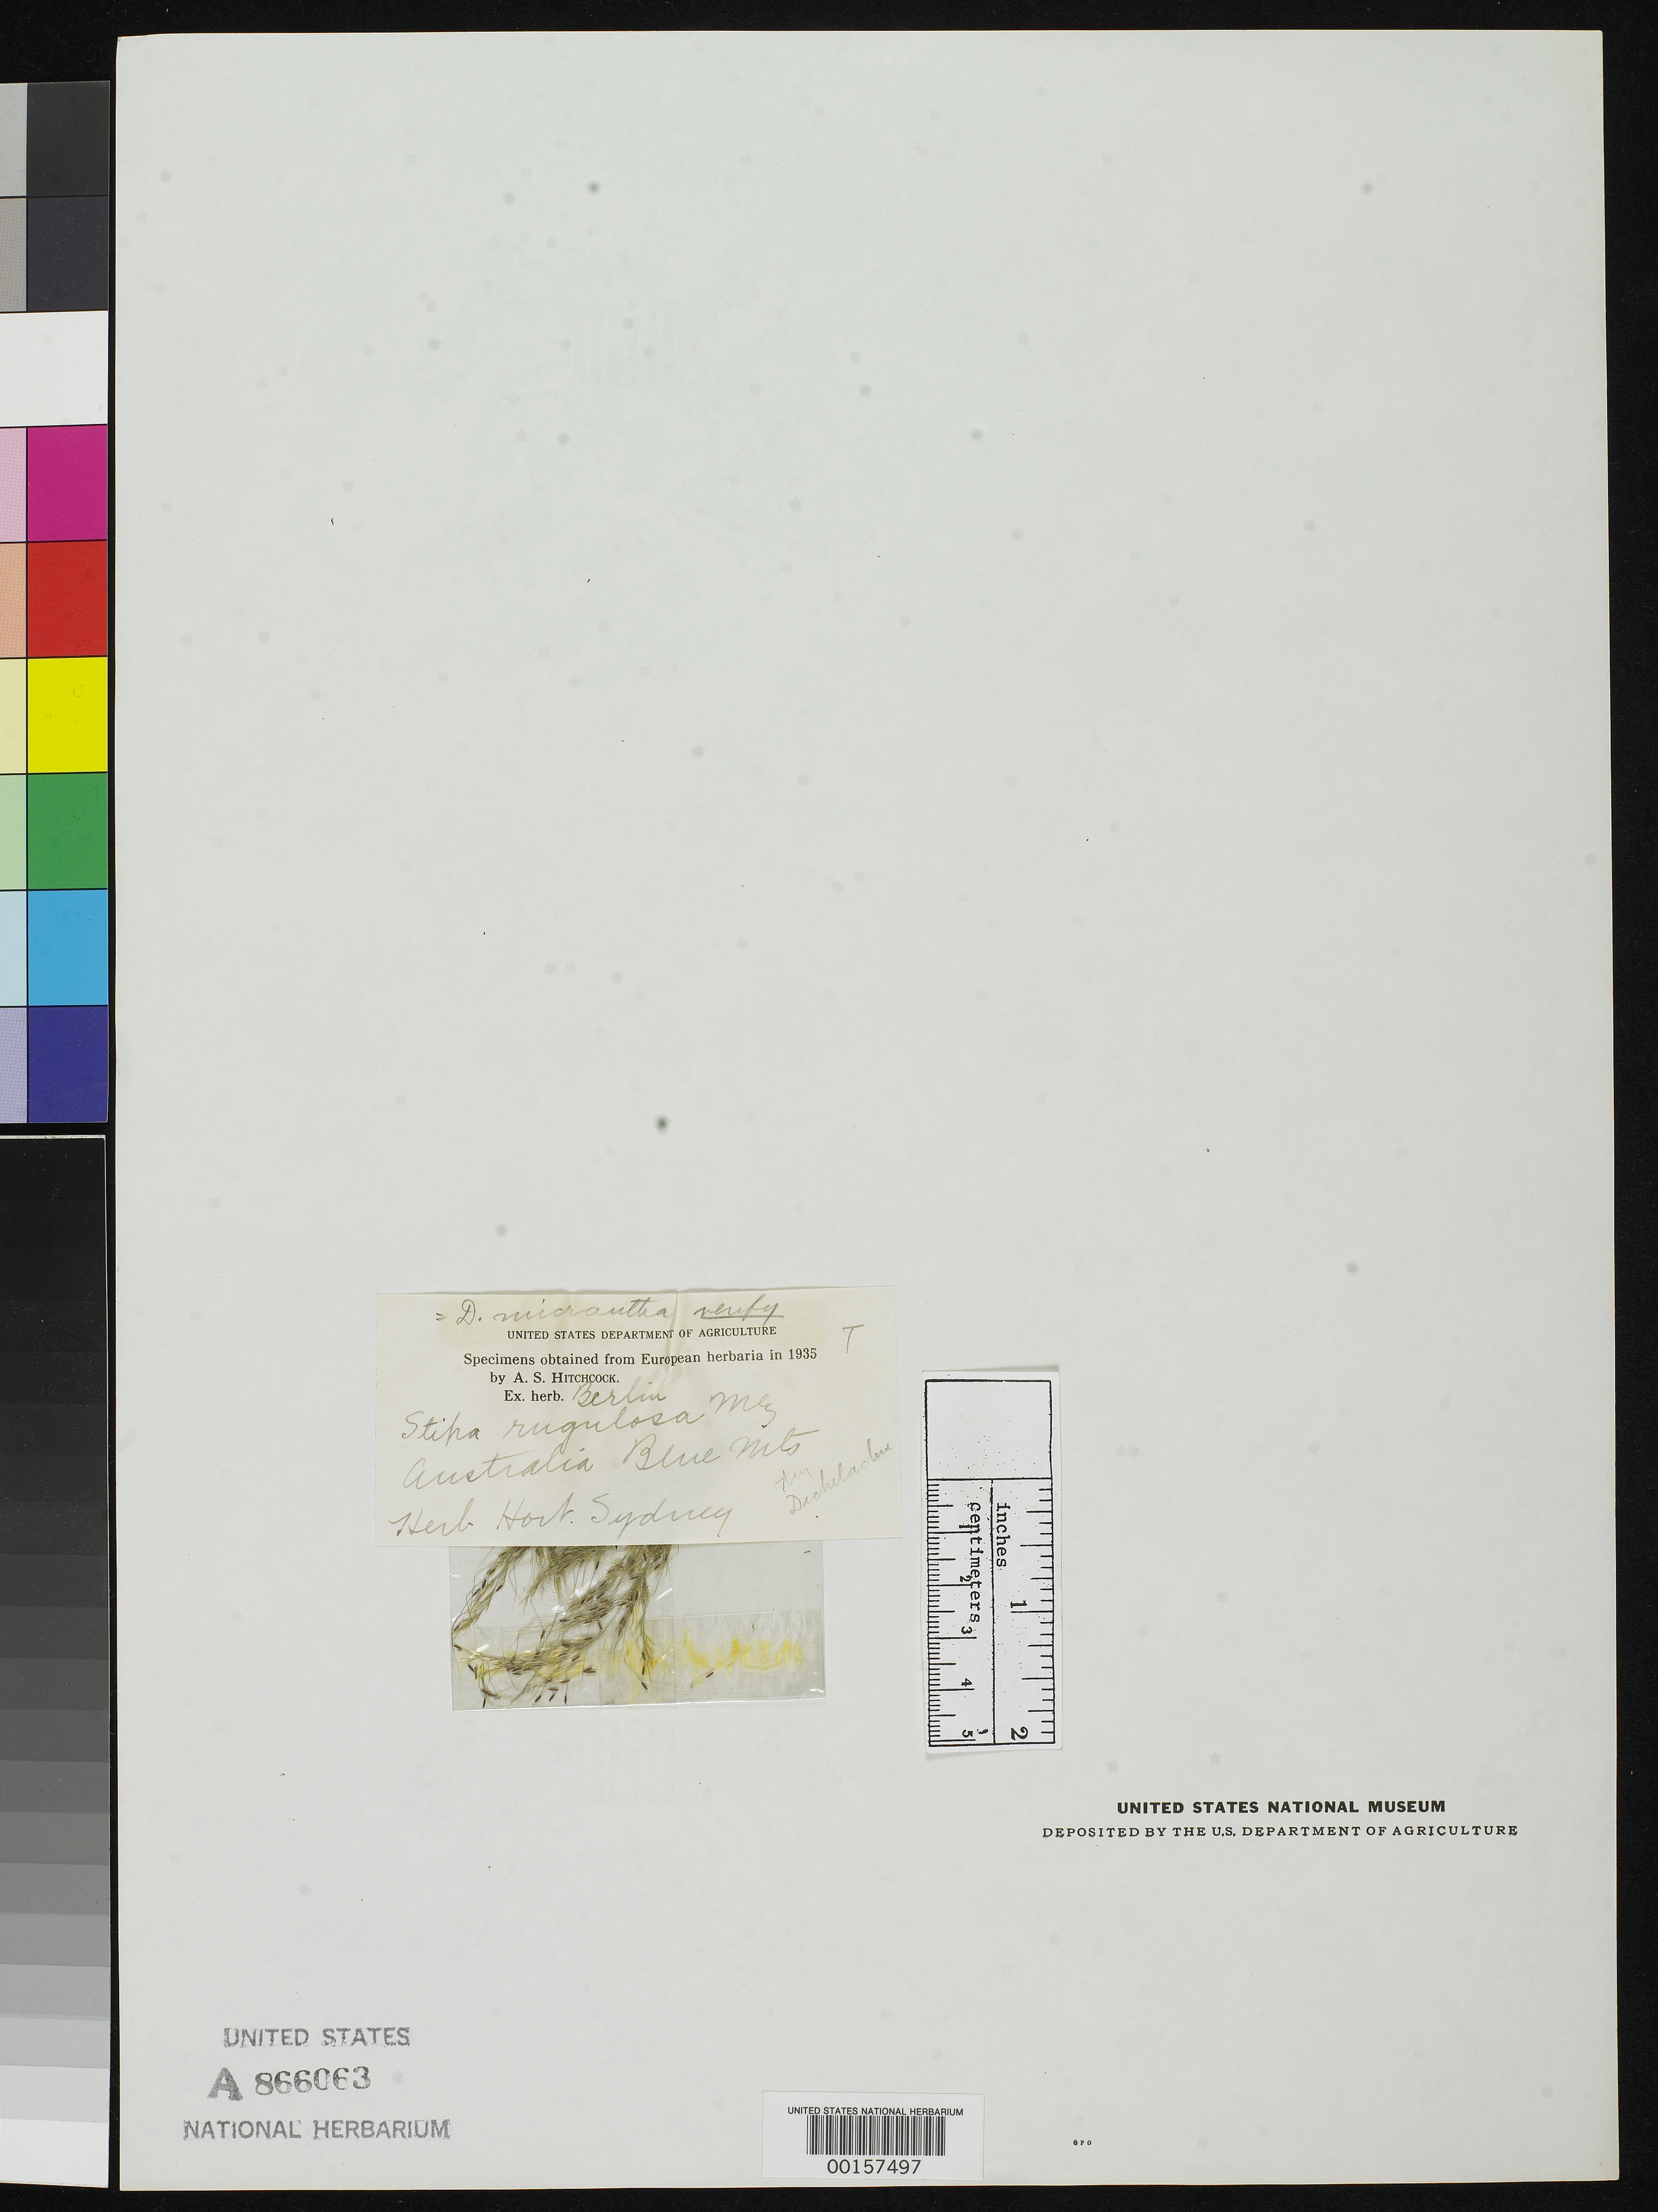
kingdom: Plantae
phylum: Tracheophyta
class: Liliopsida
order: Poales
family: Poaceae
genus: Stipa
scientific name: Stipa rugulosa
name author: Mez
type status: Type Fragment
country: Australia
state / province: New South Wales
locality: Blue Mtns.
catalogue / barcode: US 866063A